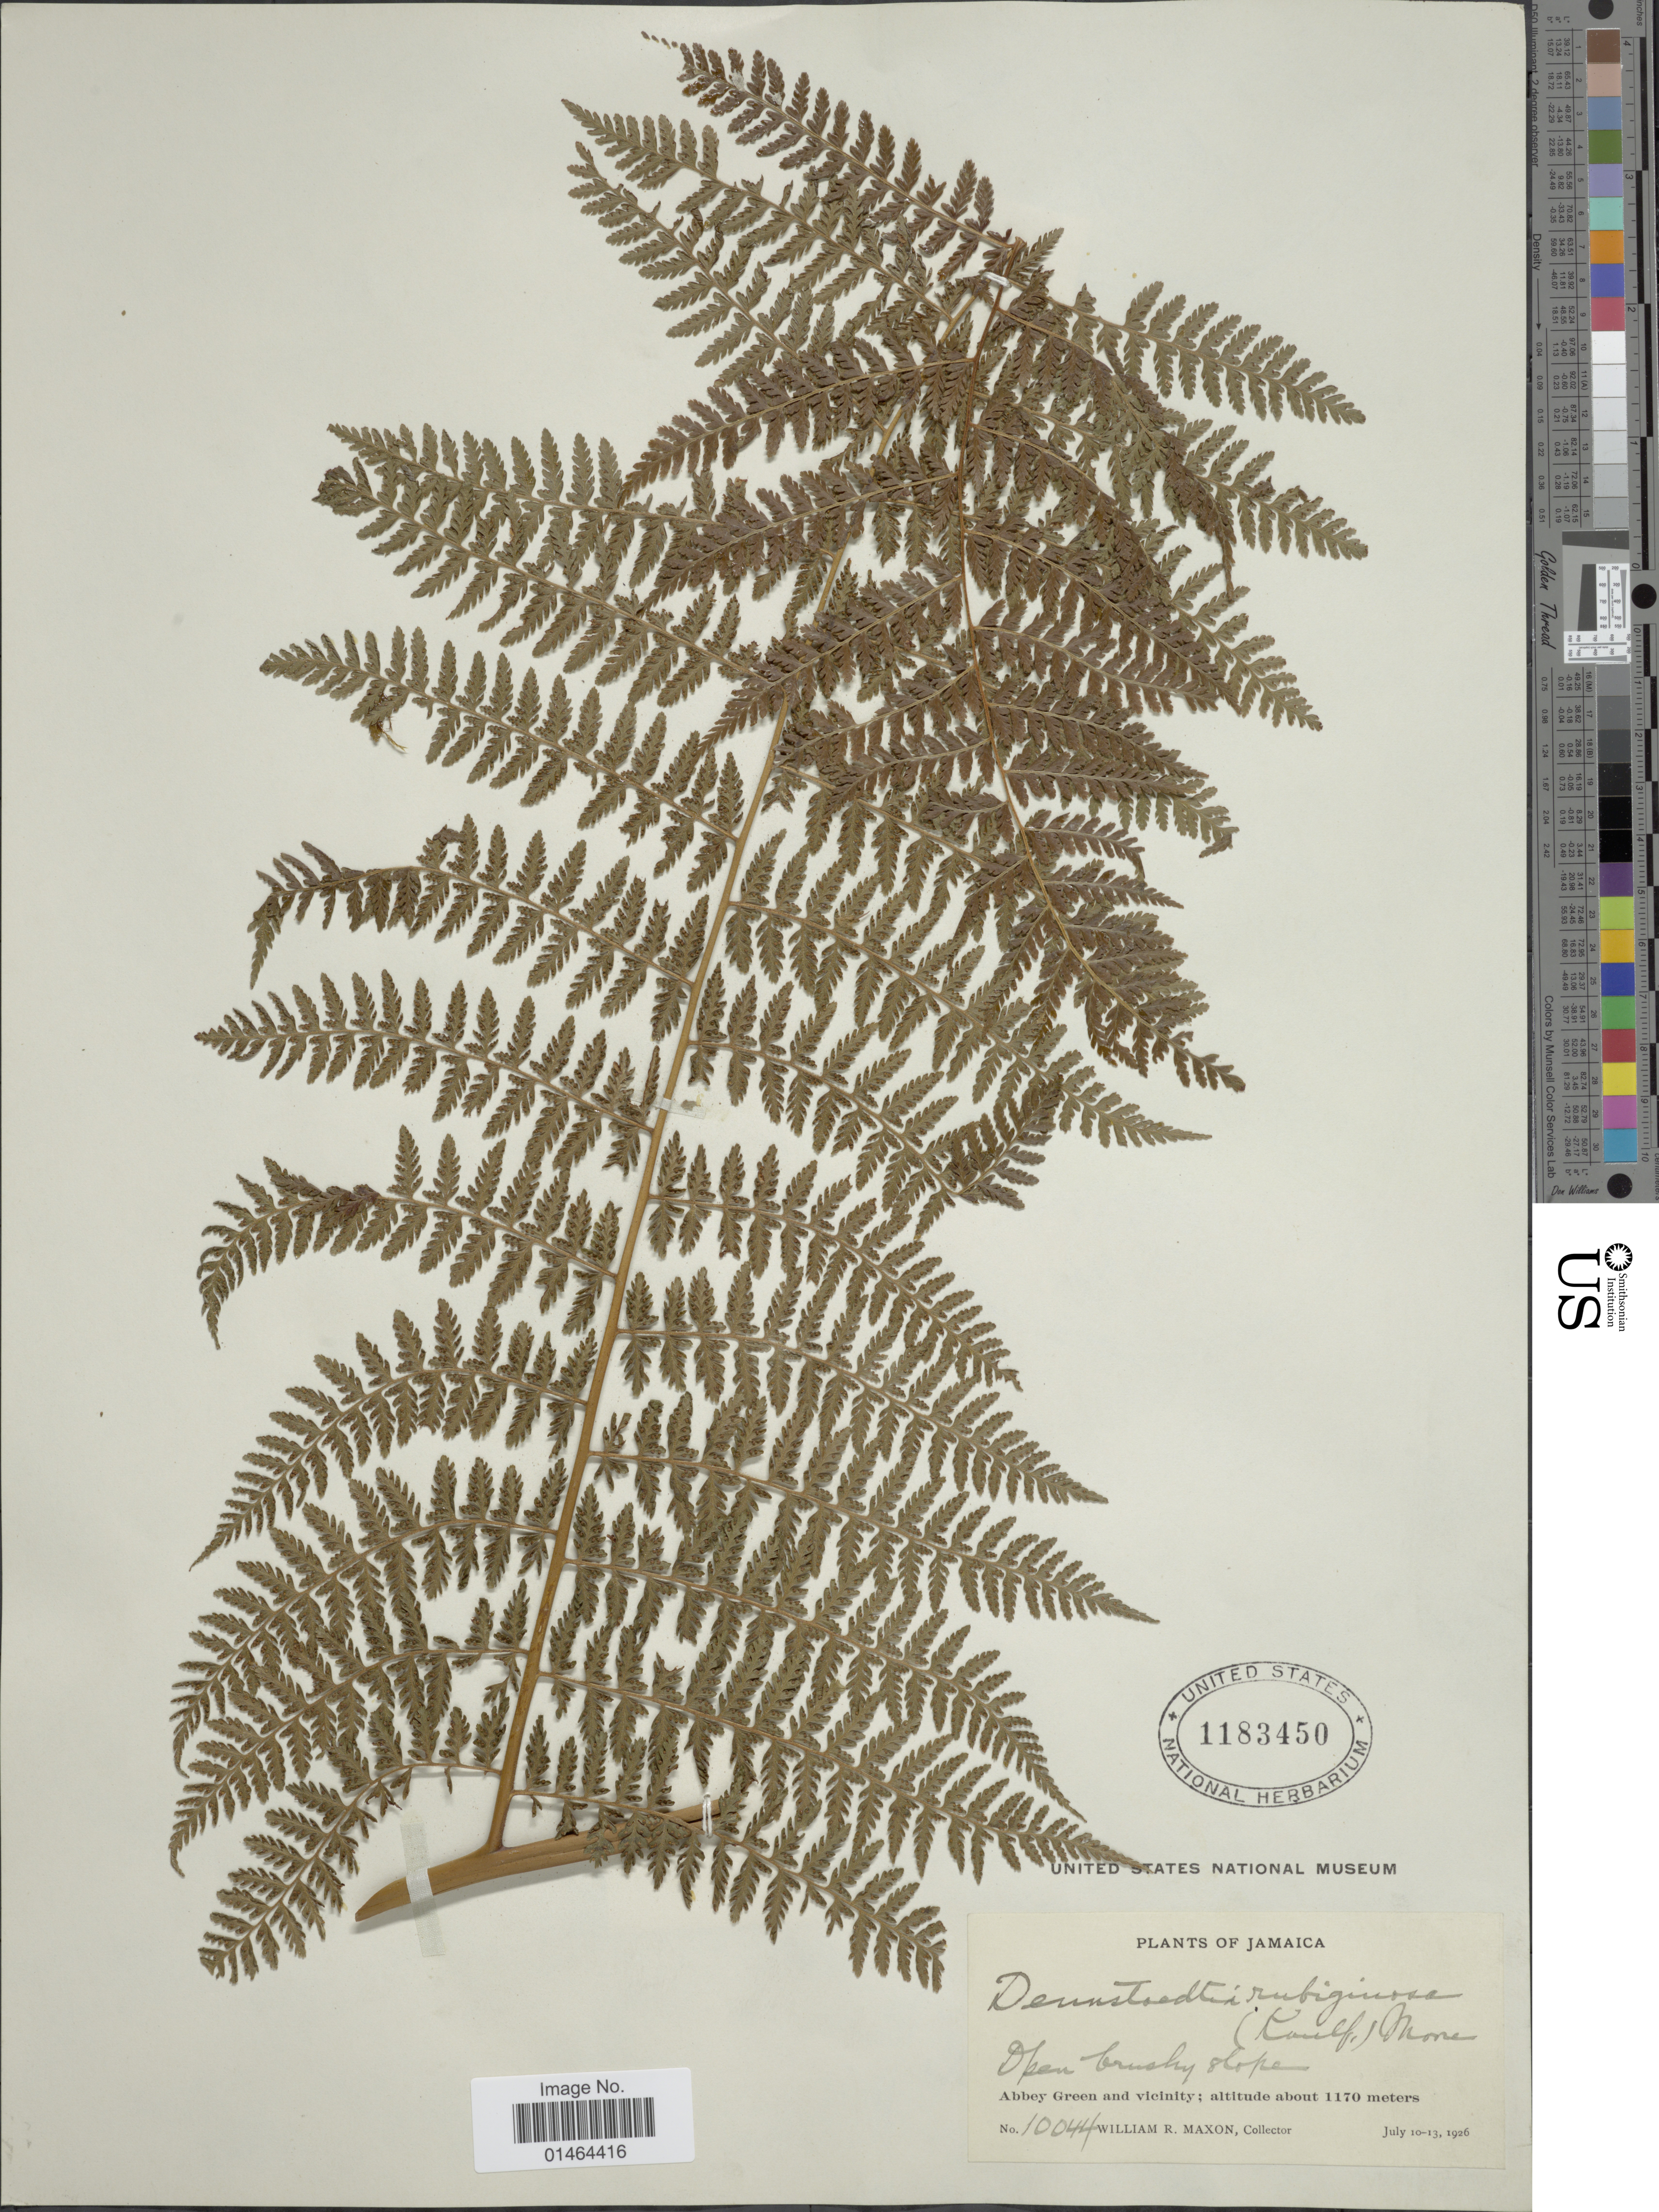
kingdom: Plantae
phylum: Tracheophyta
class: Polypodiopsida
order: Polypodiales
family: Dennstaedtiaceae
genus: Dennstaedtia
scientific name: Dennstaedtia cicutaria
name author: (Sw.) T. Moore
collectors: W. R. Maxon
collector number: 10044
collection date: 1926-07-10/1926-07-13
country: Jamaica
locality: Abbey Green and vicinity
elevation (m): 1170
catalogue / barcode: US 1183450